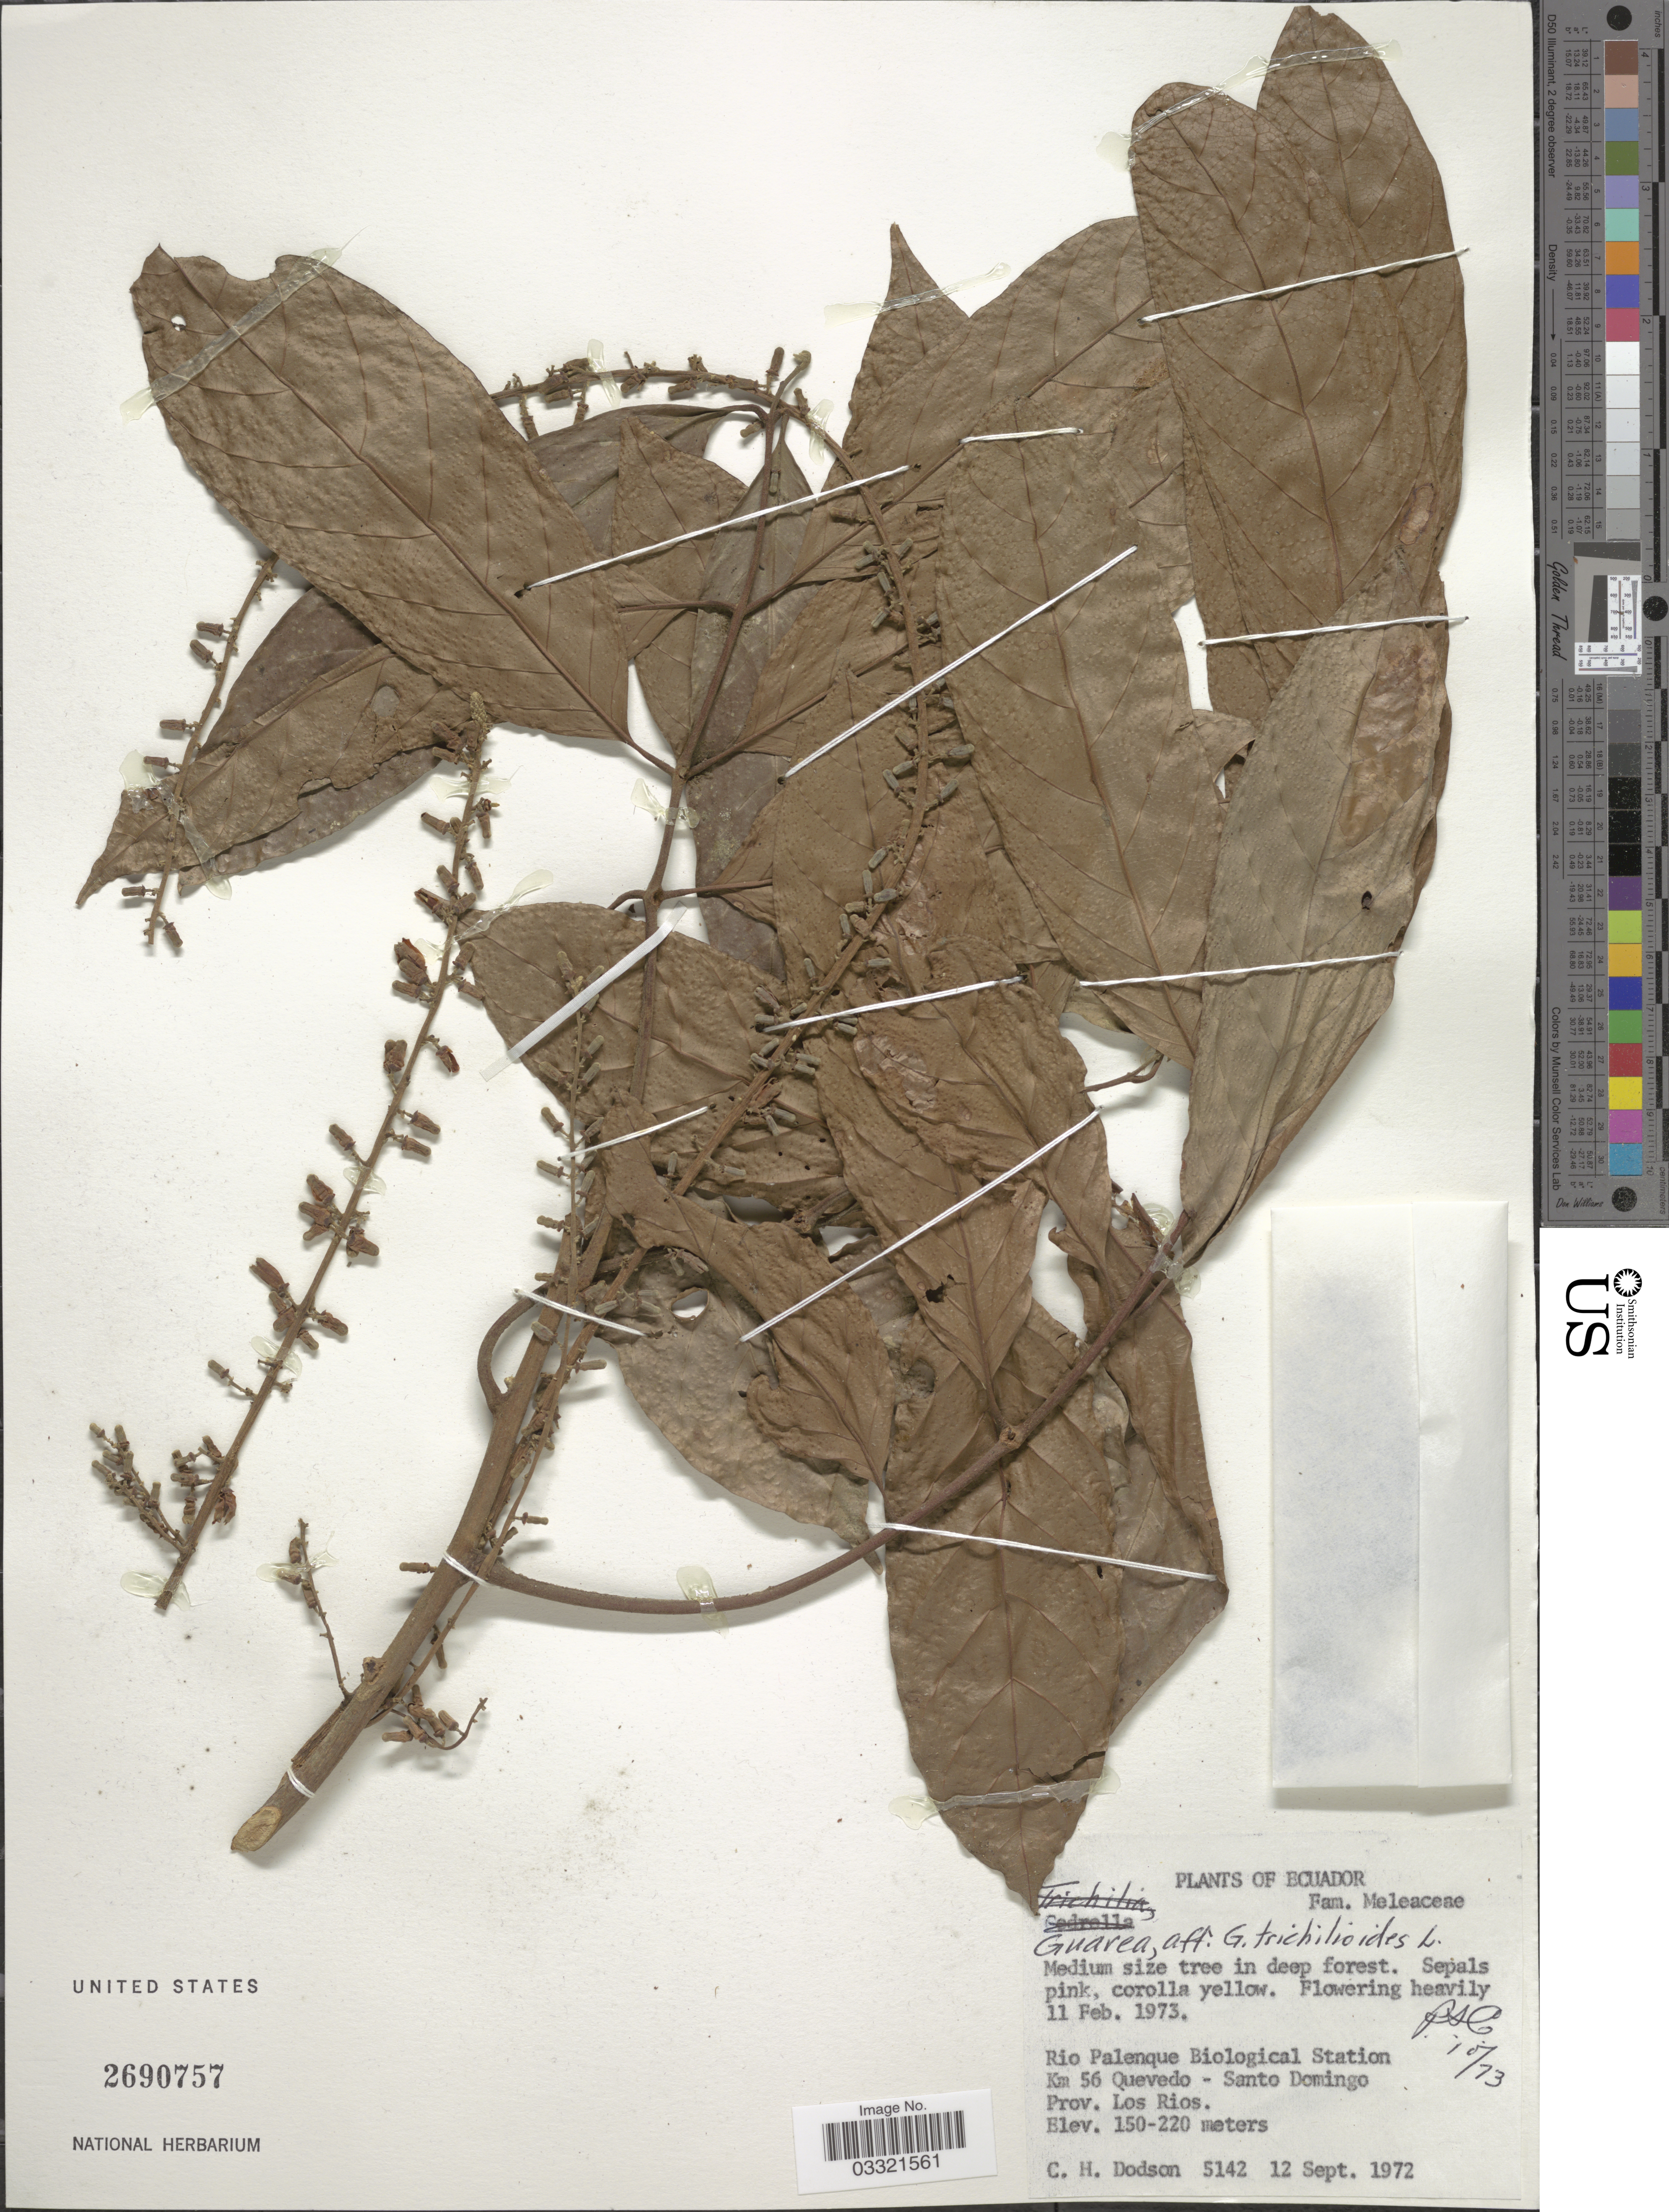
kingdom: Plantae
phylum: Tracheophyta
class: Magnoliopsida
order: Sapindales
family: Meliaceae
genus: Guarea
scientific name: Guarea guidonia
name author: (L.) Sleumer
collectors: C. H. Dodson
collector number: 5142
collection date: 1972-09-12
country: Ecuador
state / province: Los Ríos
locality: Rio Palenque Biological Station. Km 56 Quevedo - Santo Domingo.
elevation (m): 150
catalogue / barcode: US 2690757